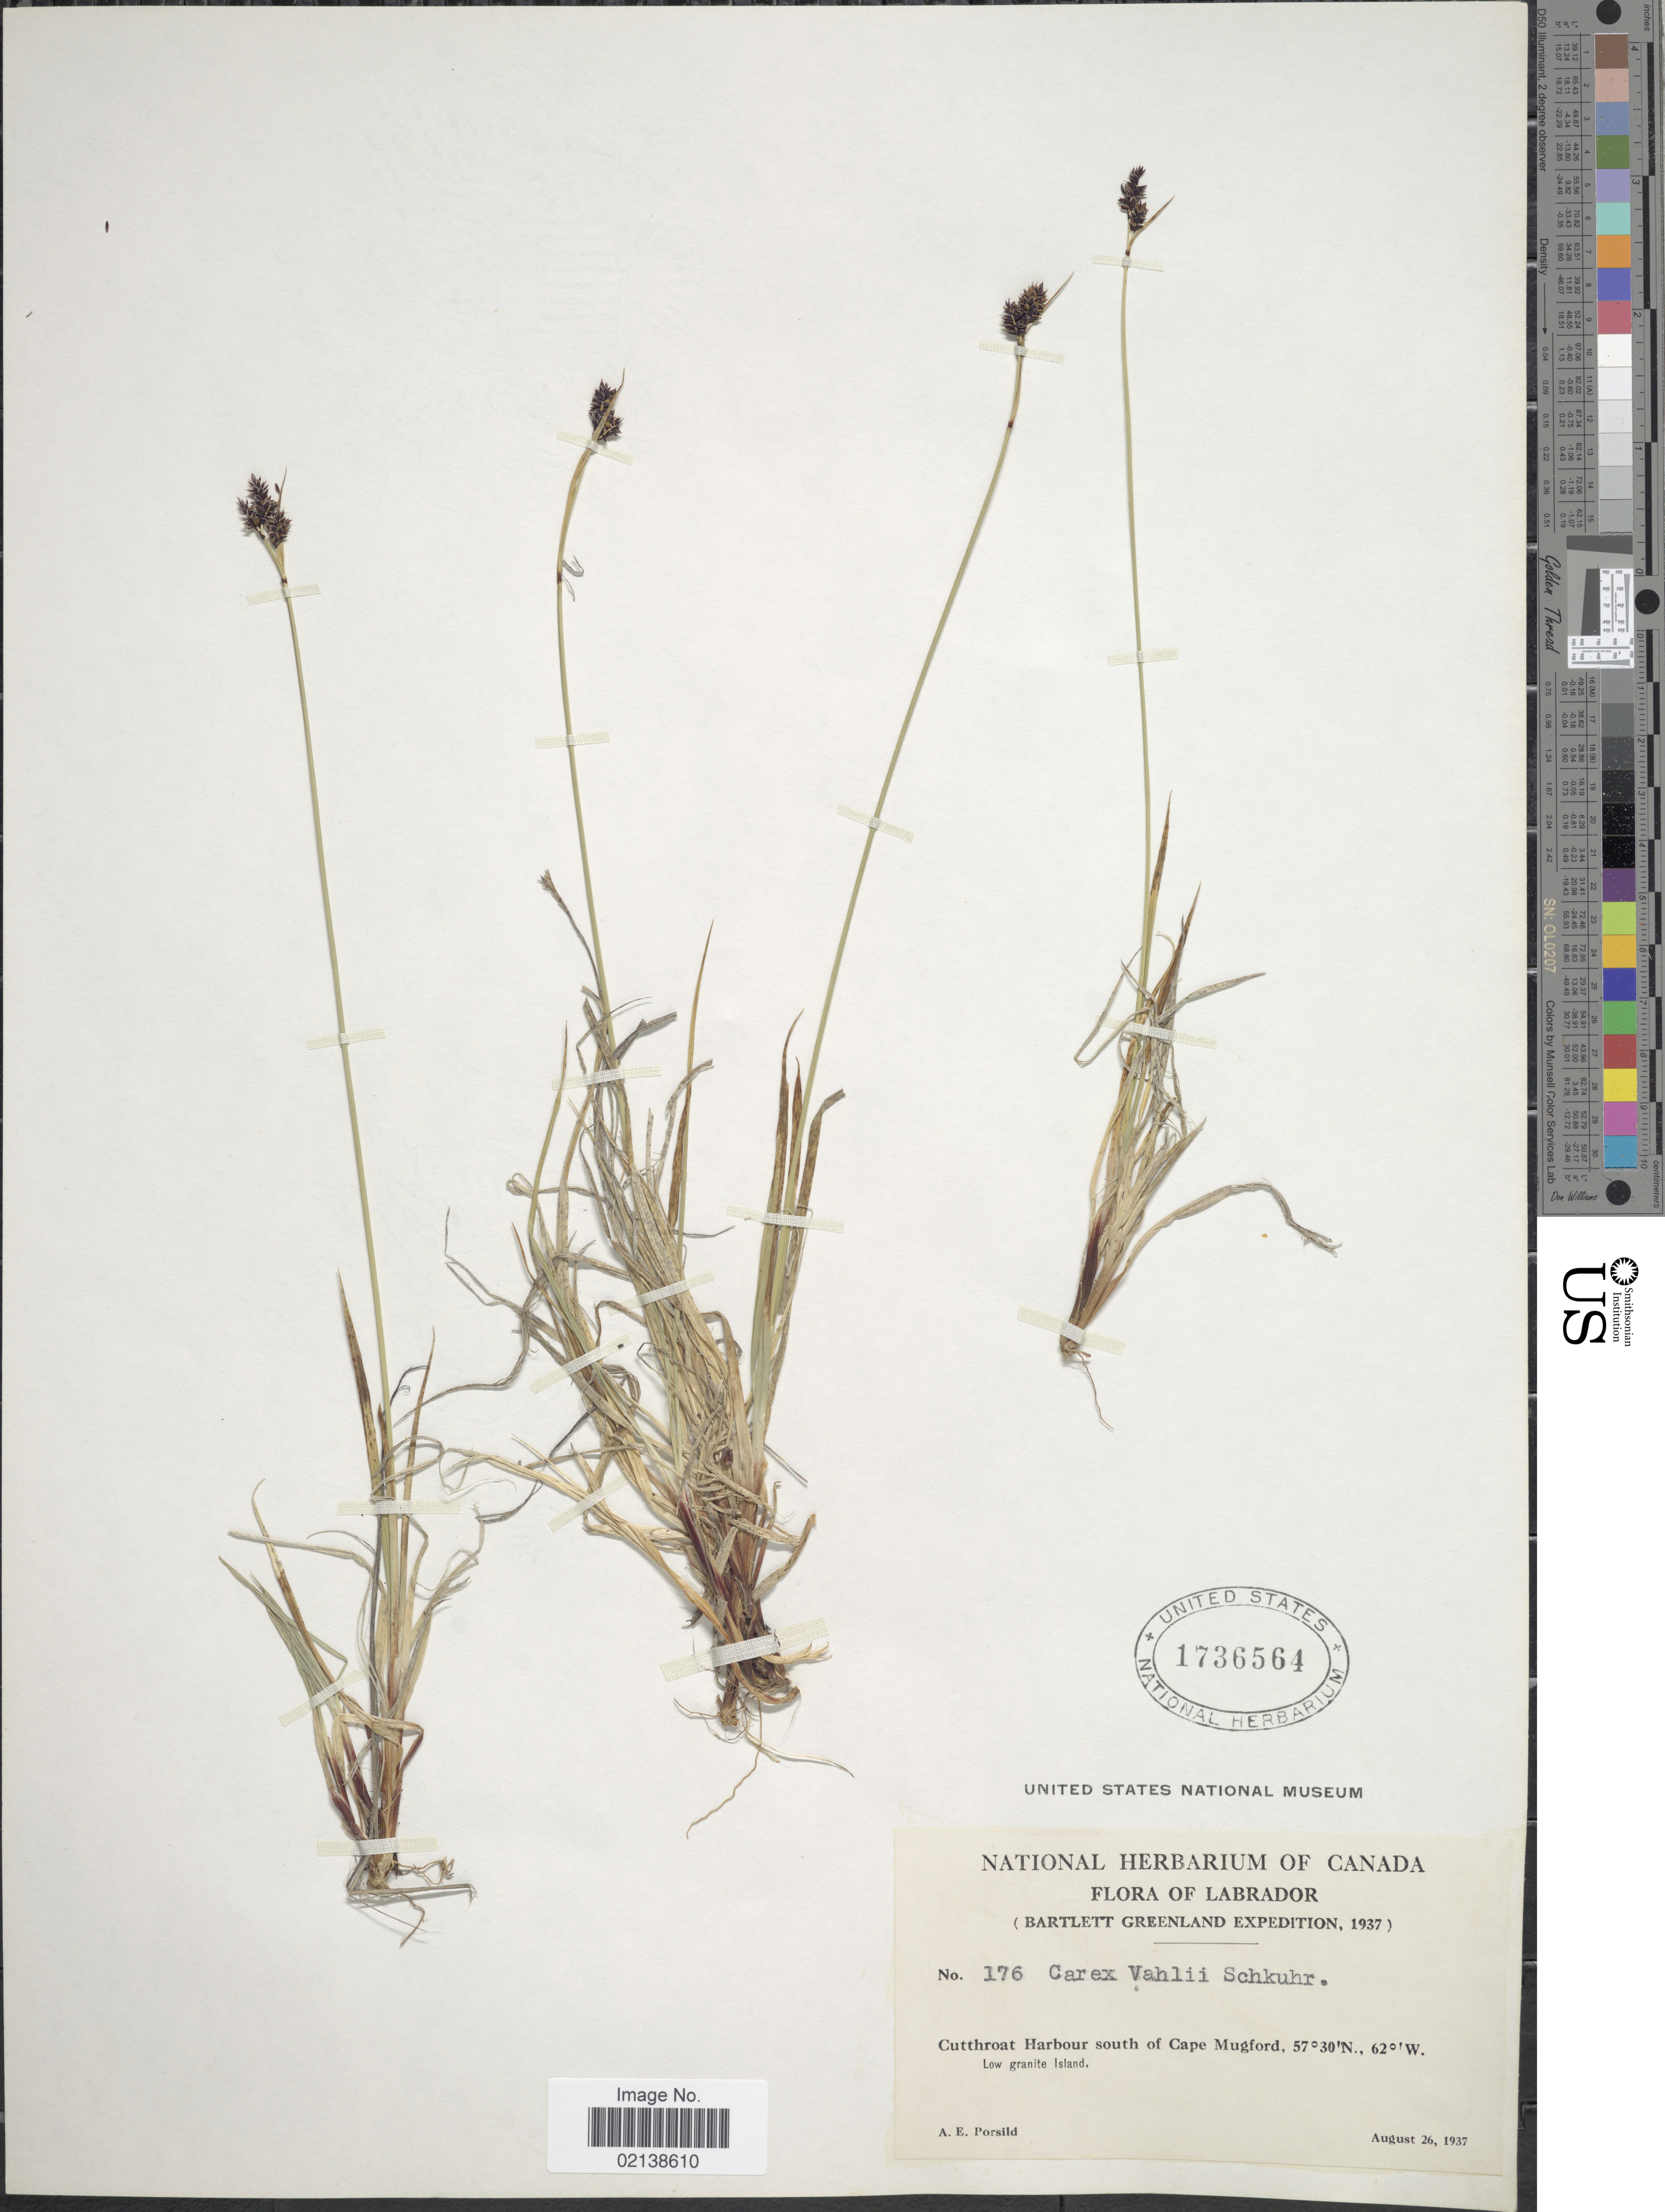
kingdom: Plantae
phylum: Tracheophyta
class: Liliopsida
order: Poales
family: Cyperaceae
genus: Carex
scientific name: Carex norvegica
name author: Retz.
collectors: A. E. Porsild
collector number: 176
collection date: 1937-08-26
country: Canada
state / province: Newfoundland and Labrador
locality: Labrador, Cutthroat Harbour south of Cape Mugford, Low granite Island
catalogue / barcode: US 1736564